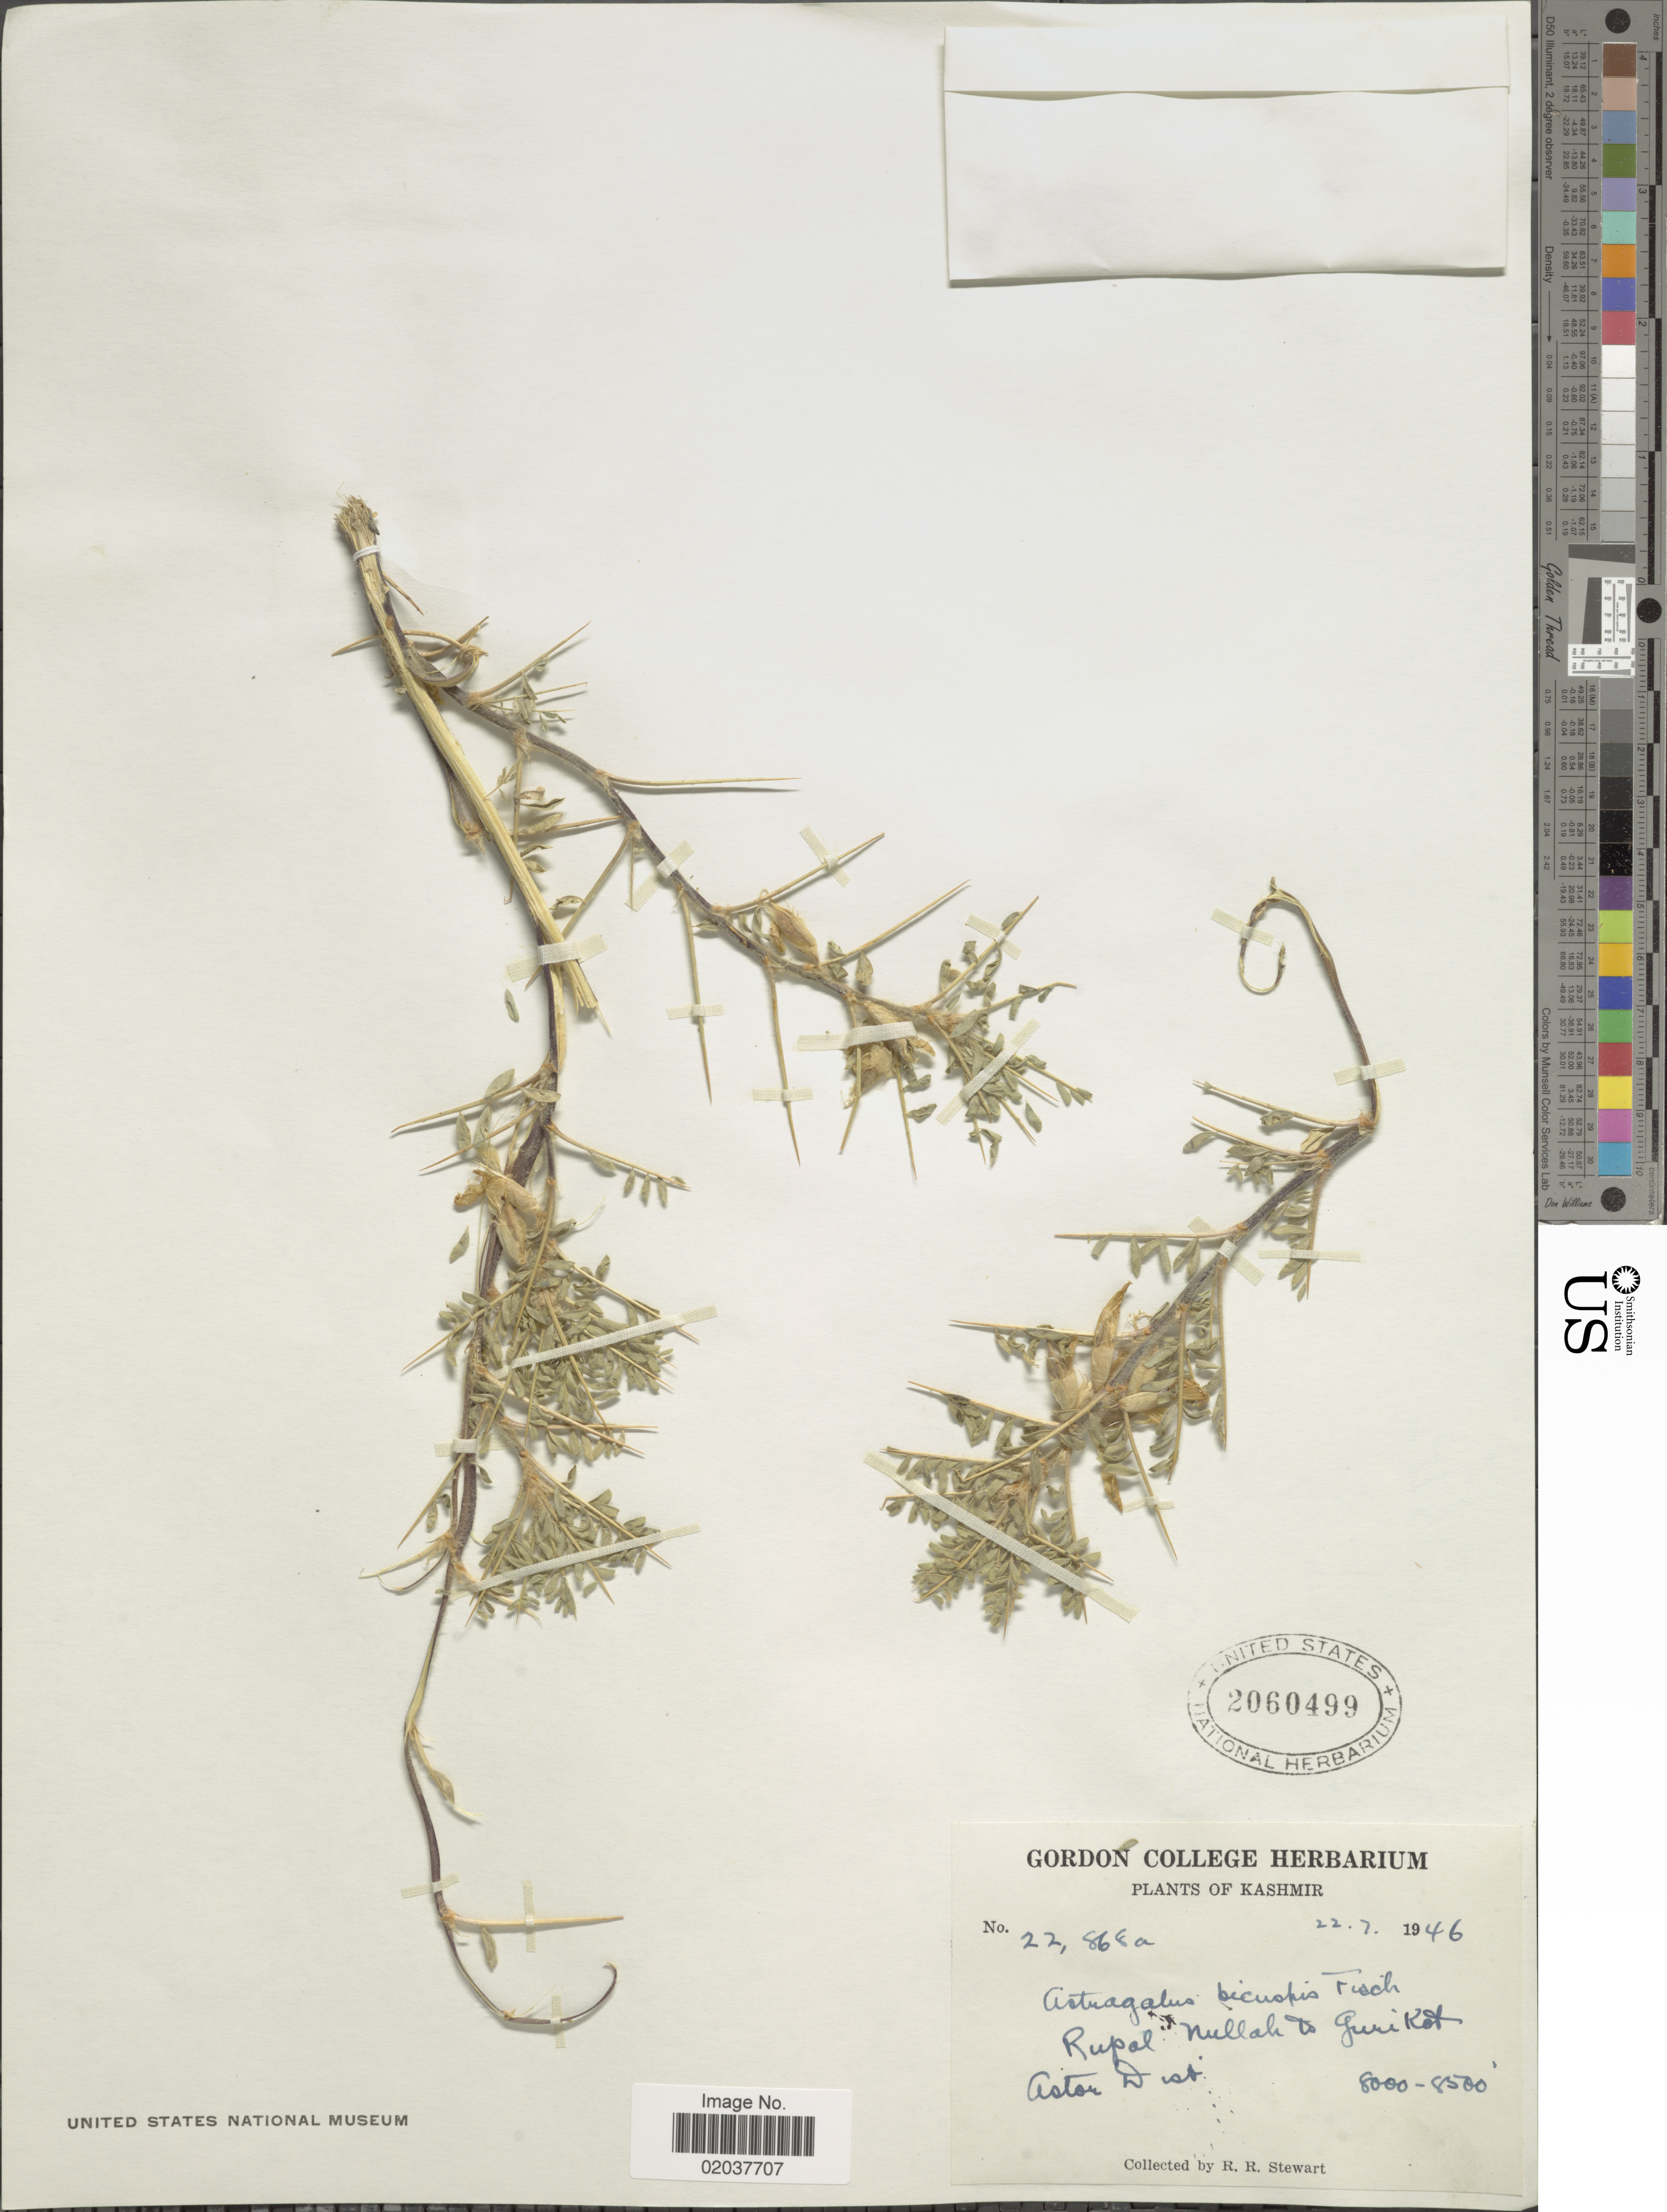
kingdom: Plantae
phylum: Tracheophyta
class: Magnoliopsida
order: Fabales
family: Fabaceae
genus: Astragalus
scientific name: Astragalus bicuspis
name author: Fisch.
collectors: R. R. Stewart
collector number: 22868a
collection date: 1946-07-22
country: Pakistan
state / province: Gilgit-Baltistan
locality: Kashmir, Rupal Nullah to Guri Kot, Astor Dist.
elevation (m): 2438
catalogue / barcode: US 2060499